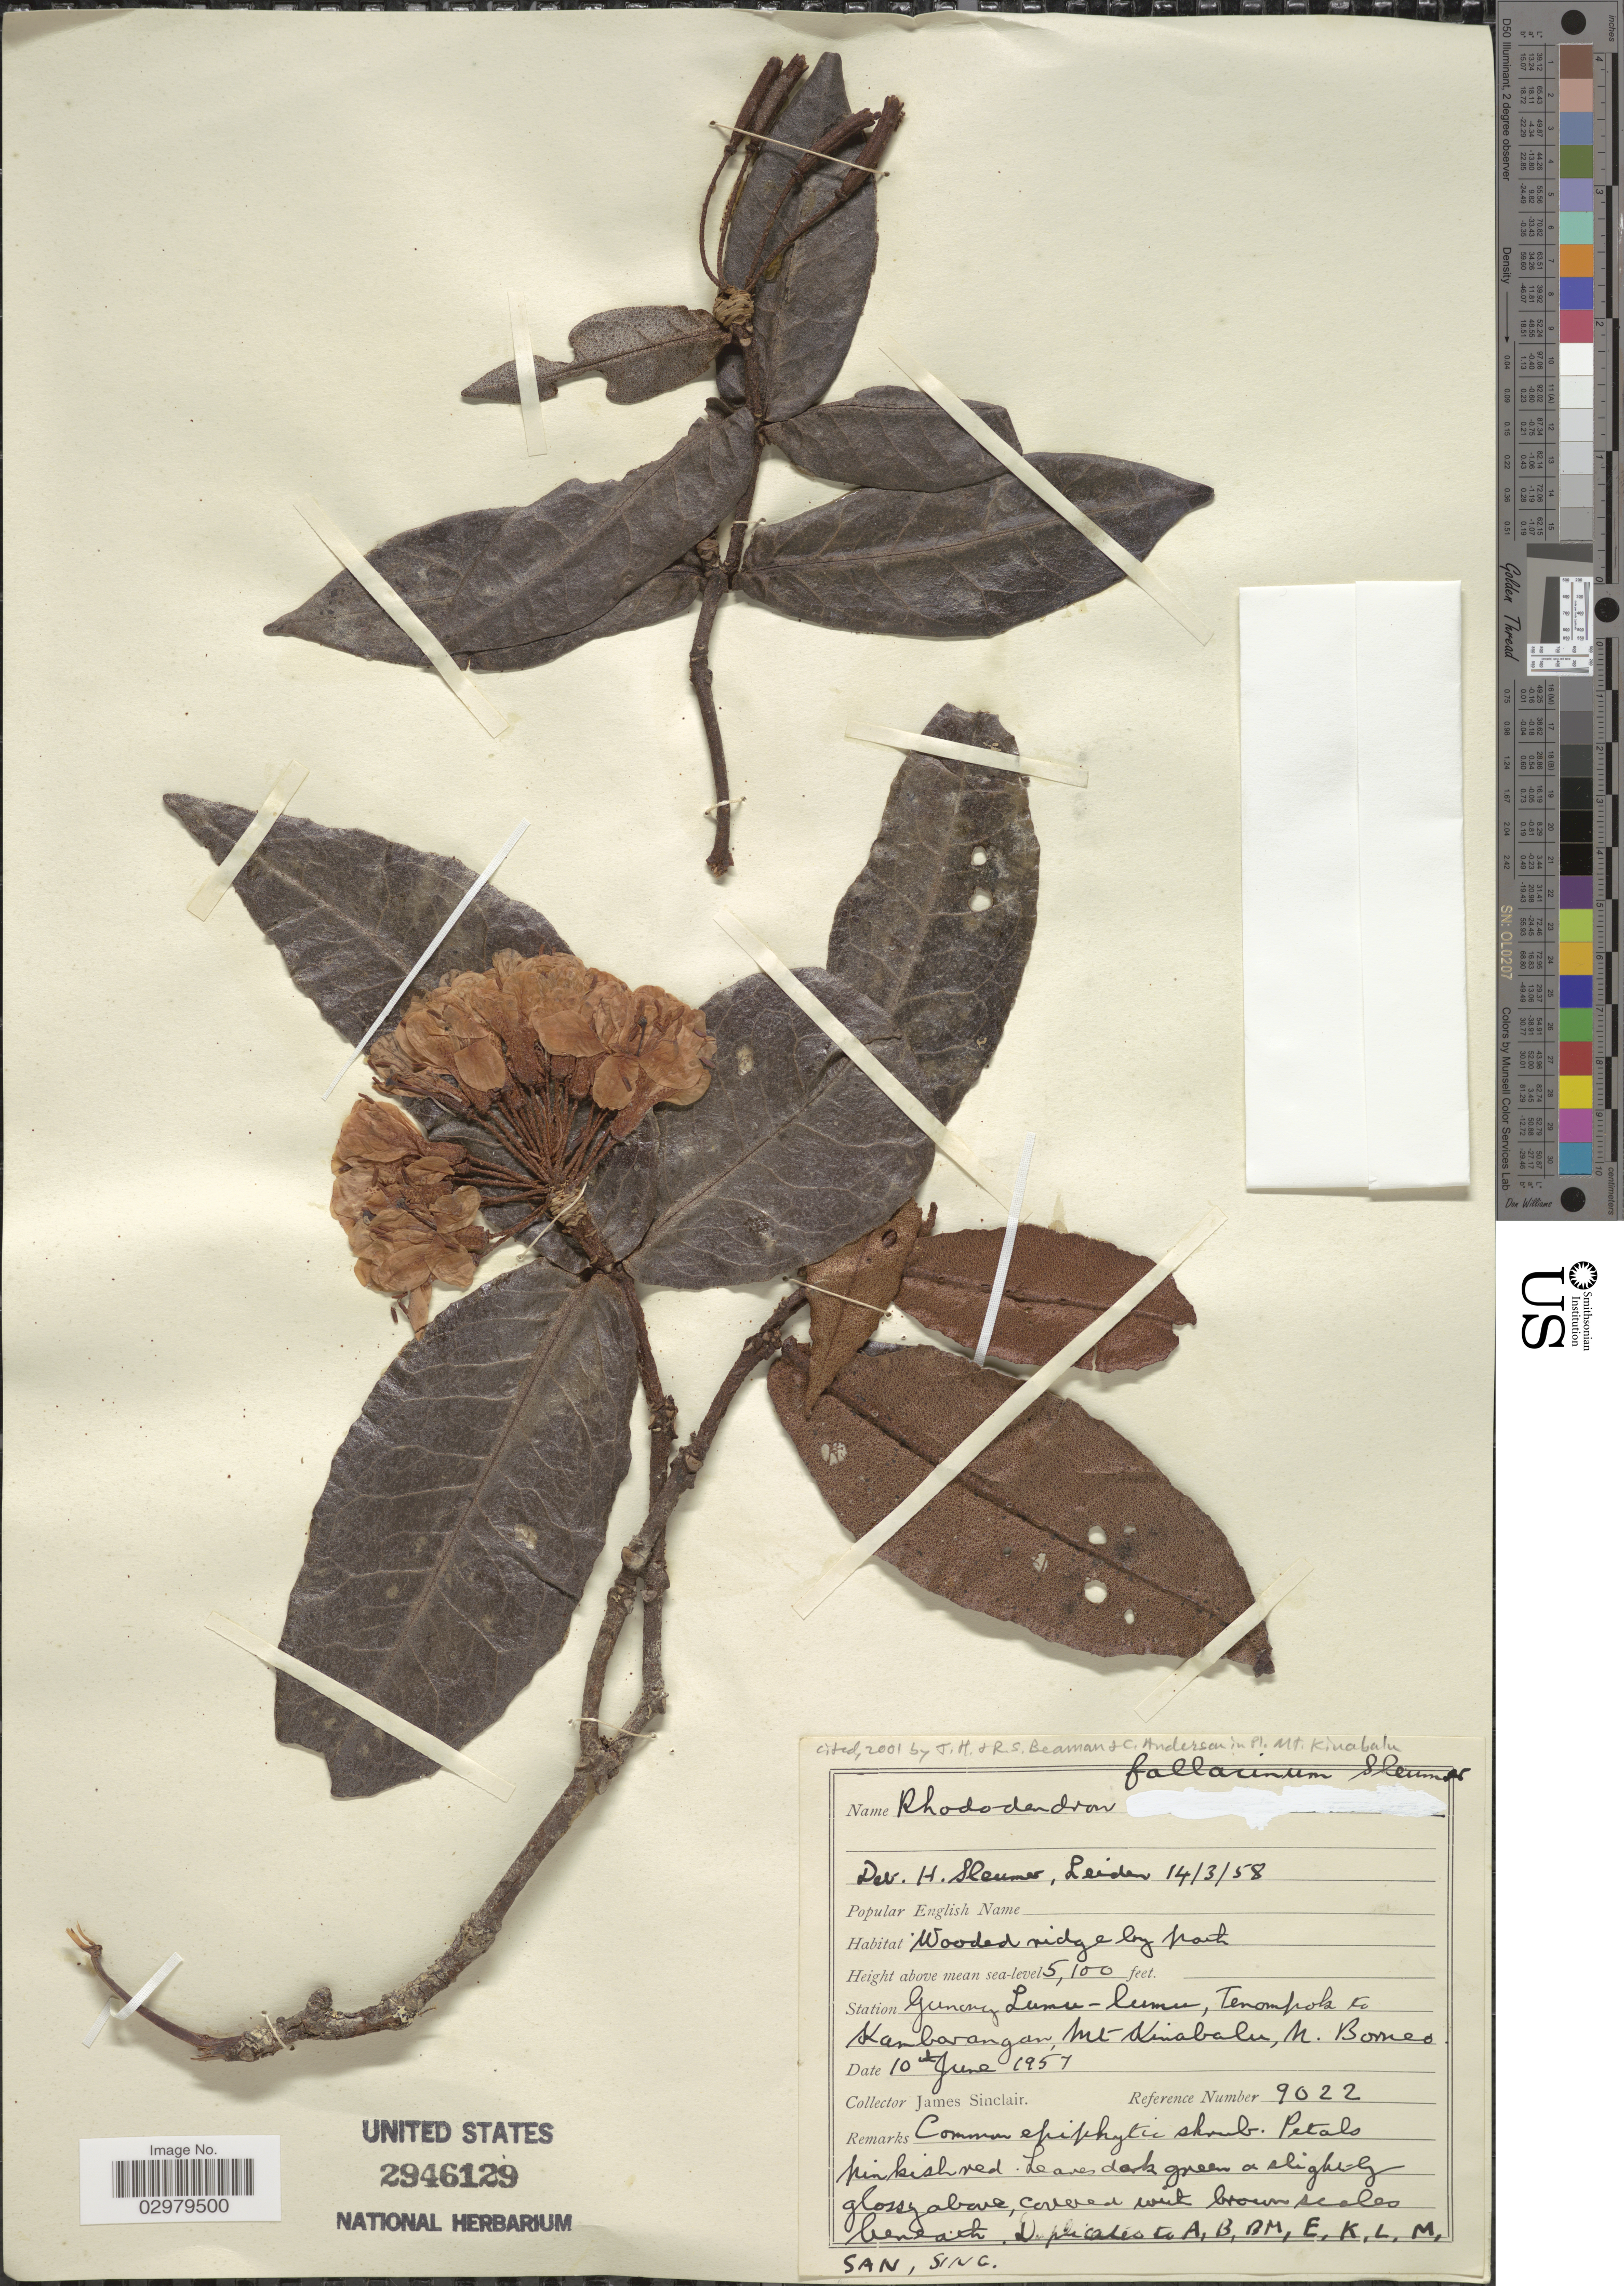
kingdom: Plantae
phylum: Tracheophyta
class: Magnoliopsida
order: Ericales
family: Ericaceae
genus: Rhododendron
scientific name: Rhododendron fallacinum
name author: Sleumer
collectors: J. Sinclair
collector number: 9022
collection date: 1957-06-10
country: Malaysia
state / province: Sabah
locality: Gunong Lumu-lumu, Tenompok to Kambarangan, Mt. Kinabalu, N. Borneo.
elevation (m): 1554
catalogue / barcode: US 2946129